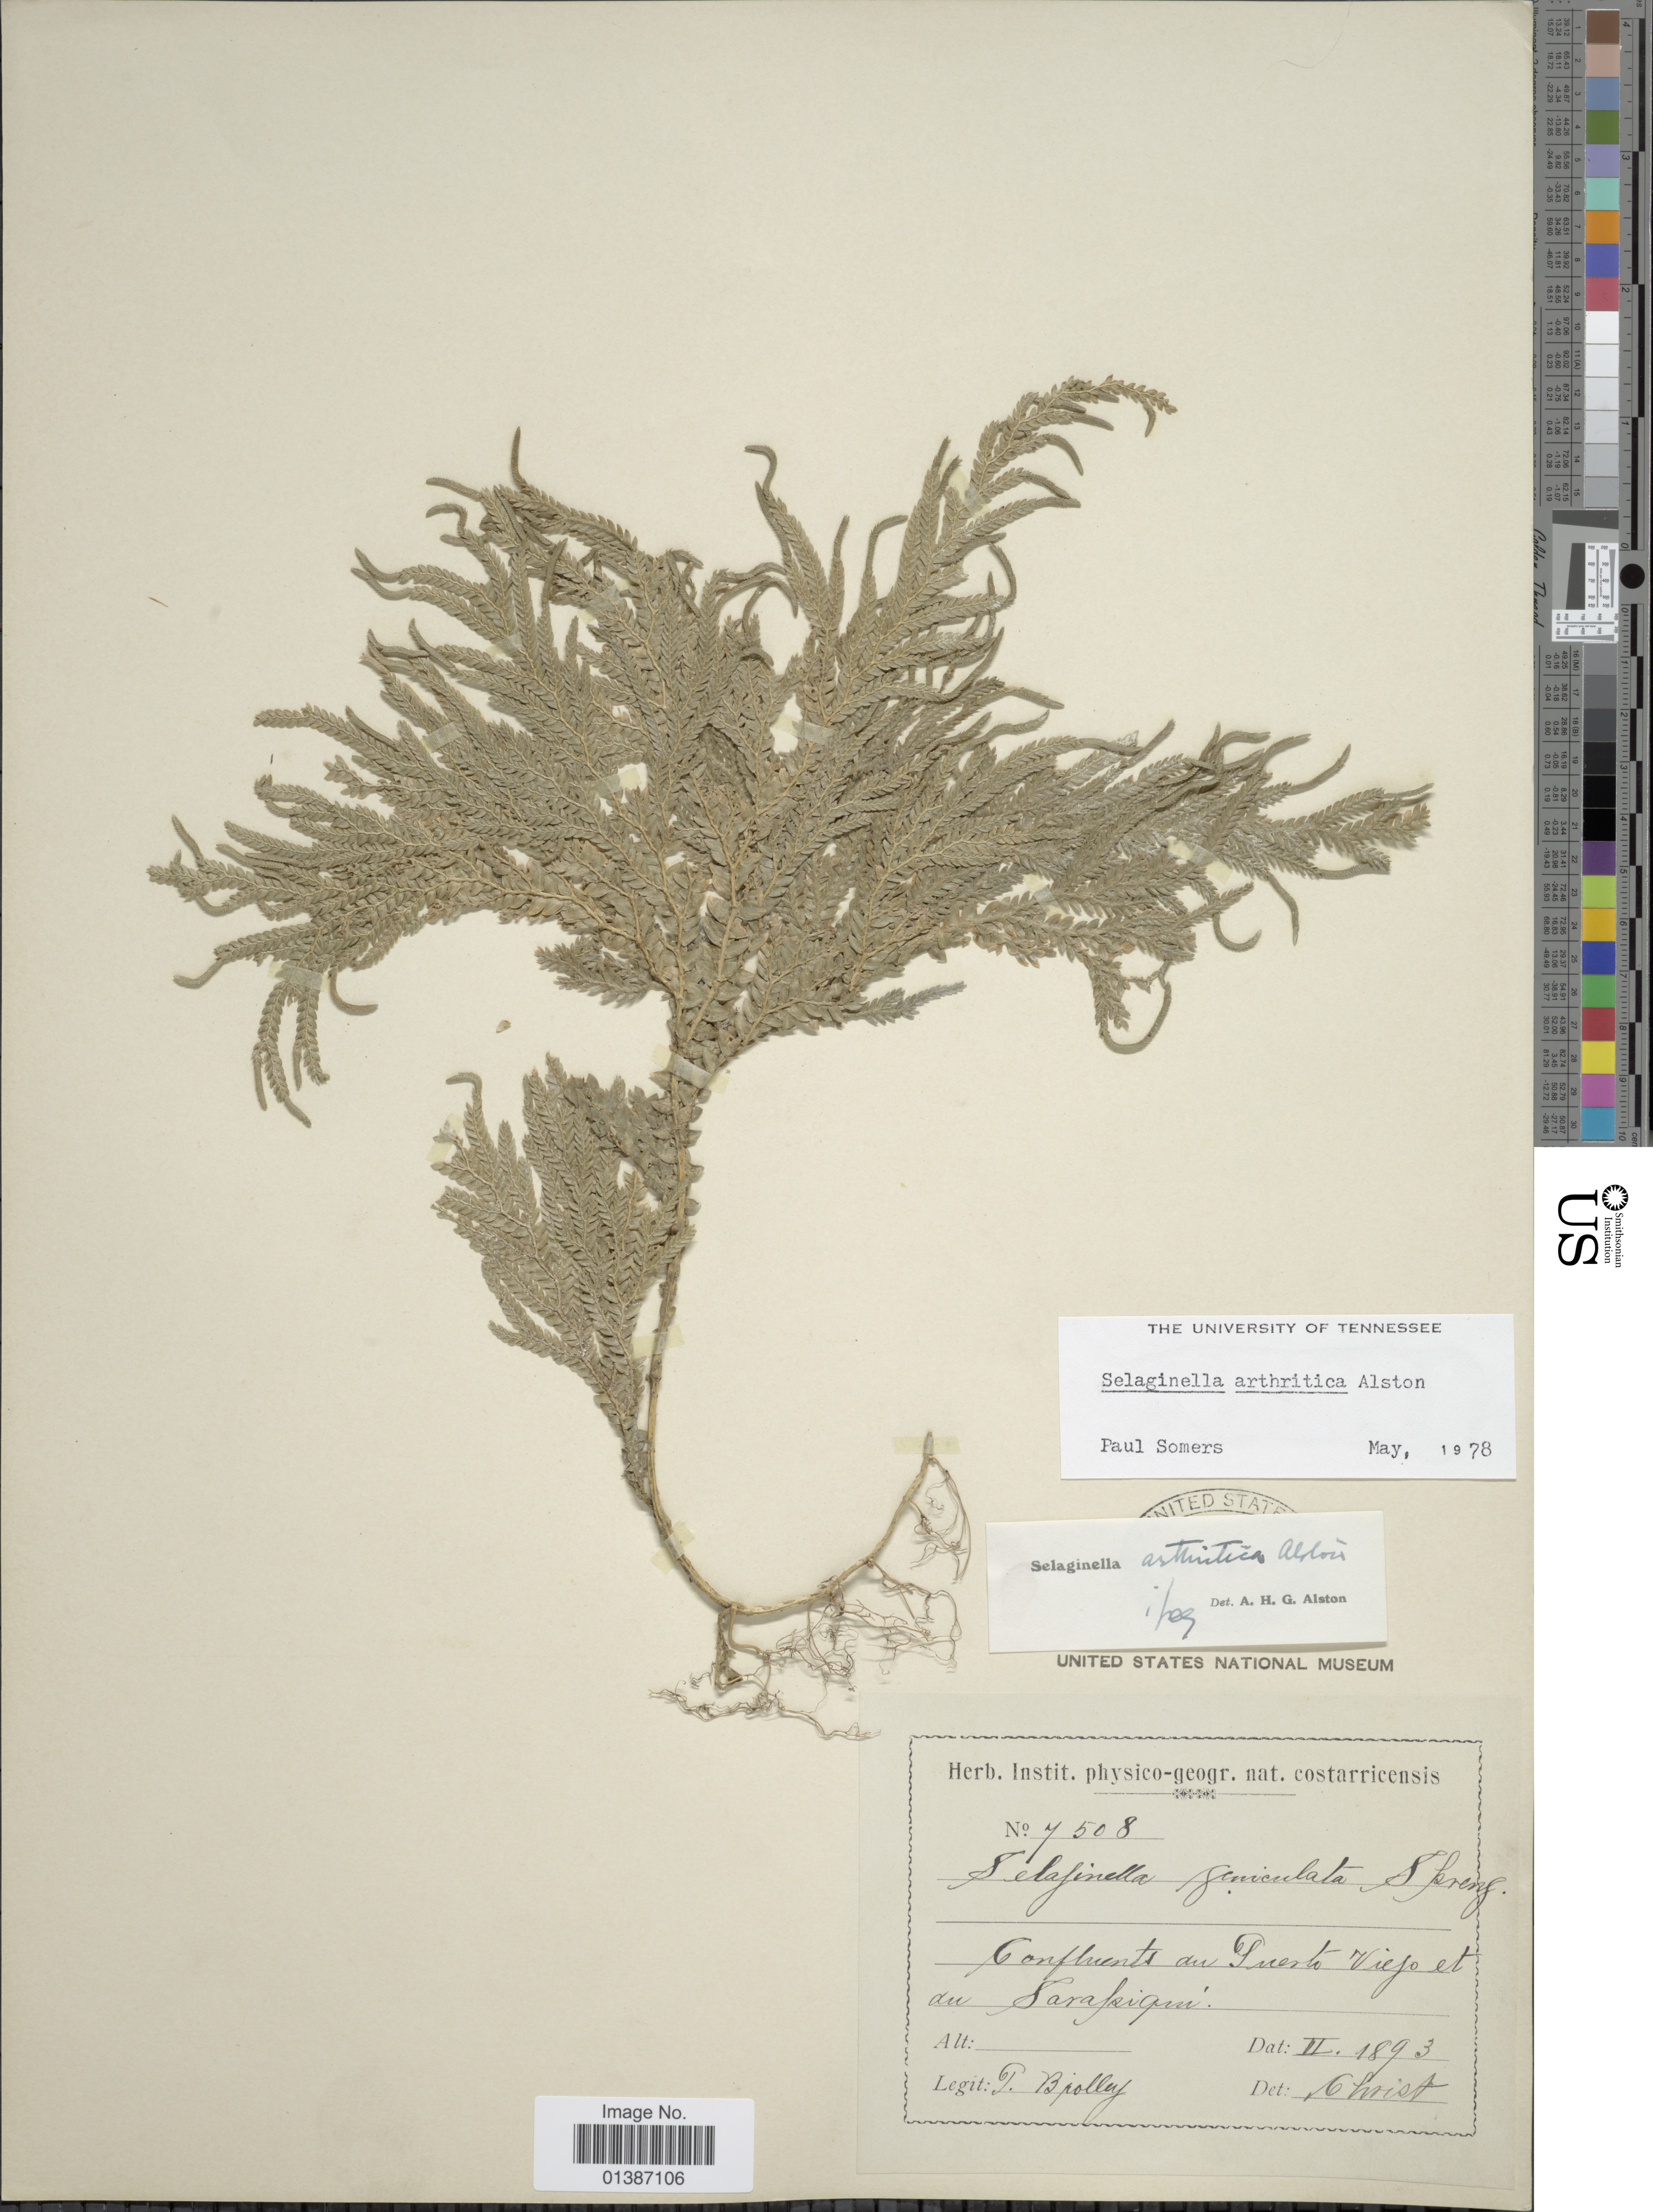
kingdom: Plantae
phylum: Tracheophyta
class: Lycopodiopsida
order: Selaginellales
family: Selaginellaceae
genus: Selaginella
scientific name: Selaginella arthritica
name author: Alston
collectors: P. Biolley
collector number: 7508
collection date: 1893-02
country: Costa Rica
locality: Confluents au Puerte Viejo et Sarapiqui.